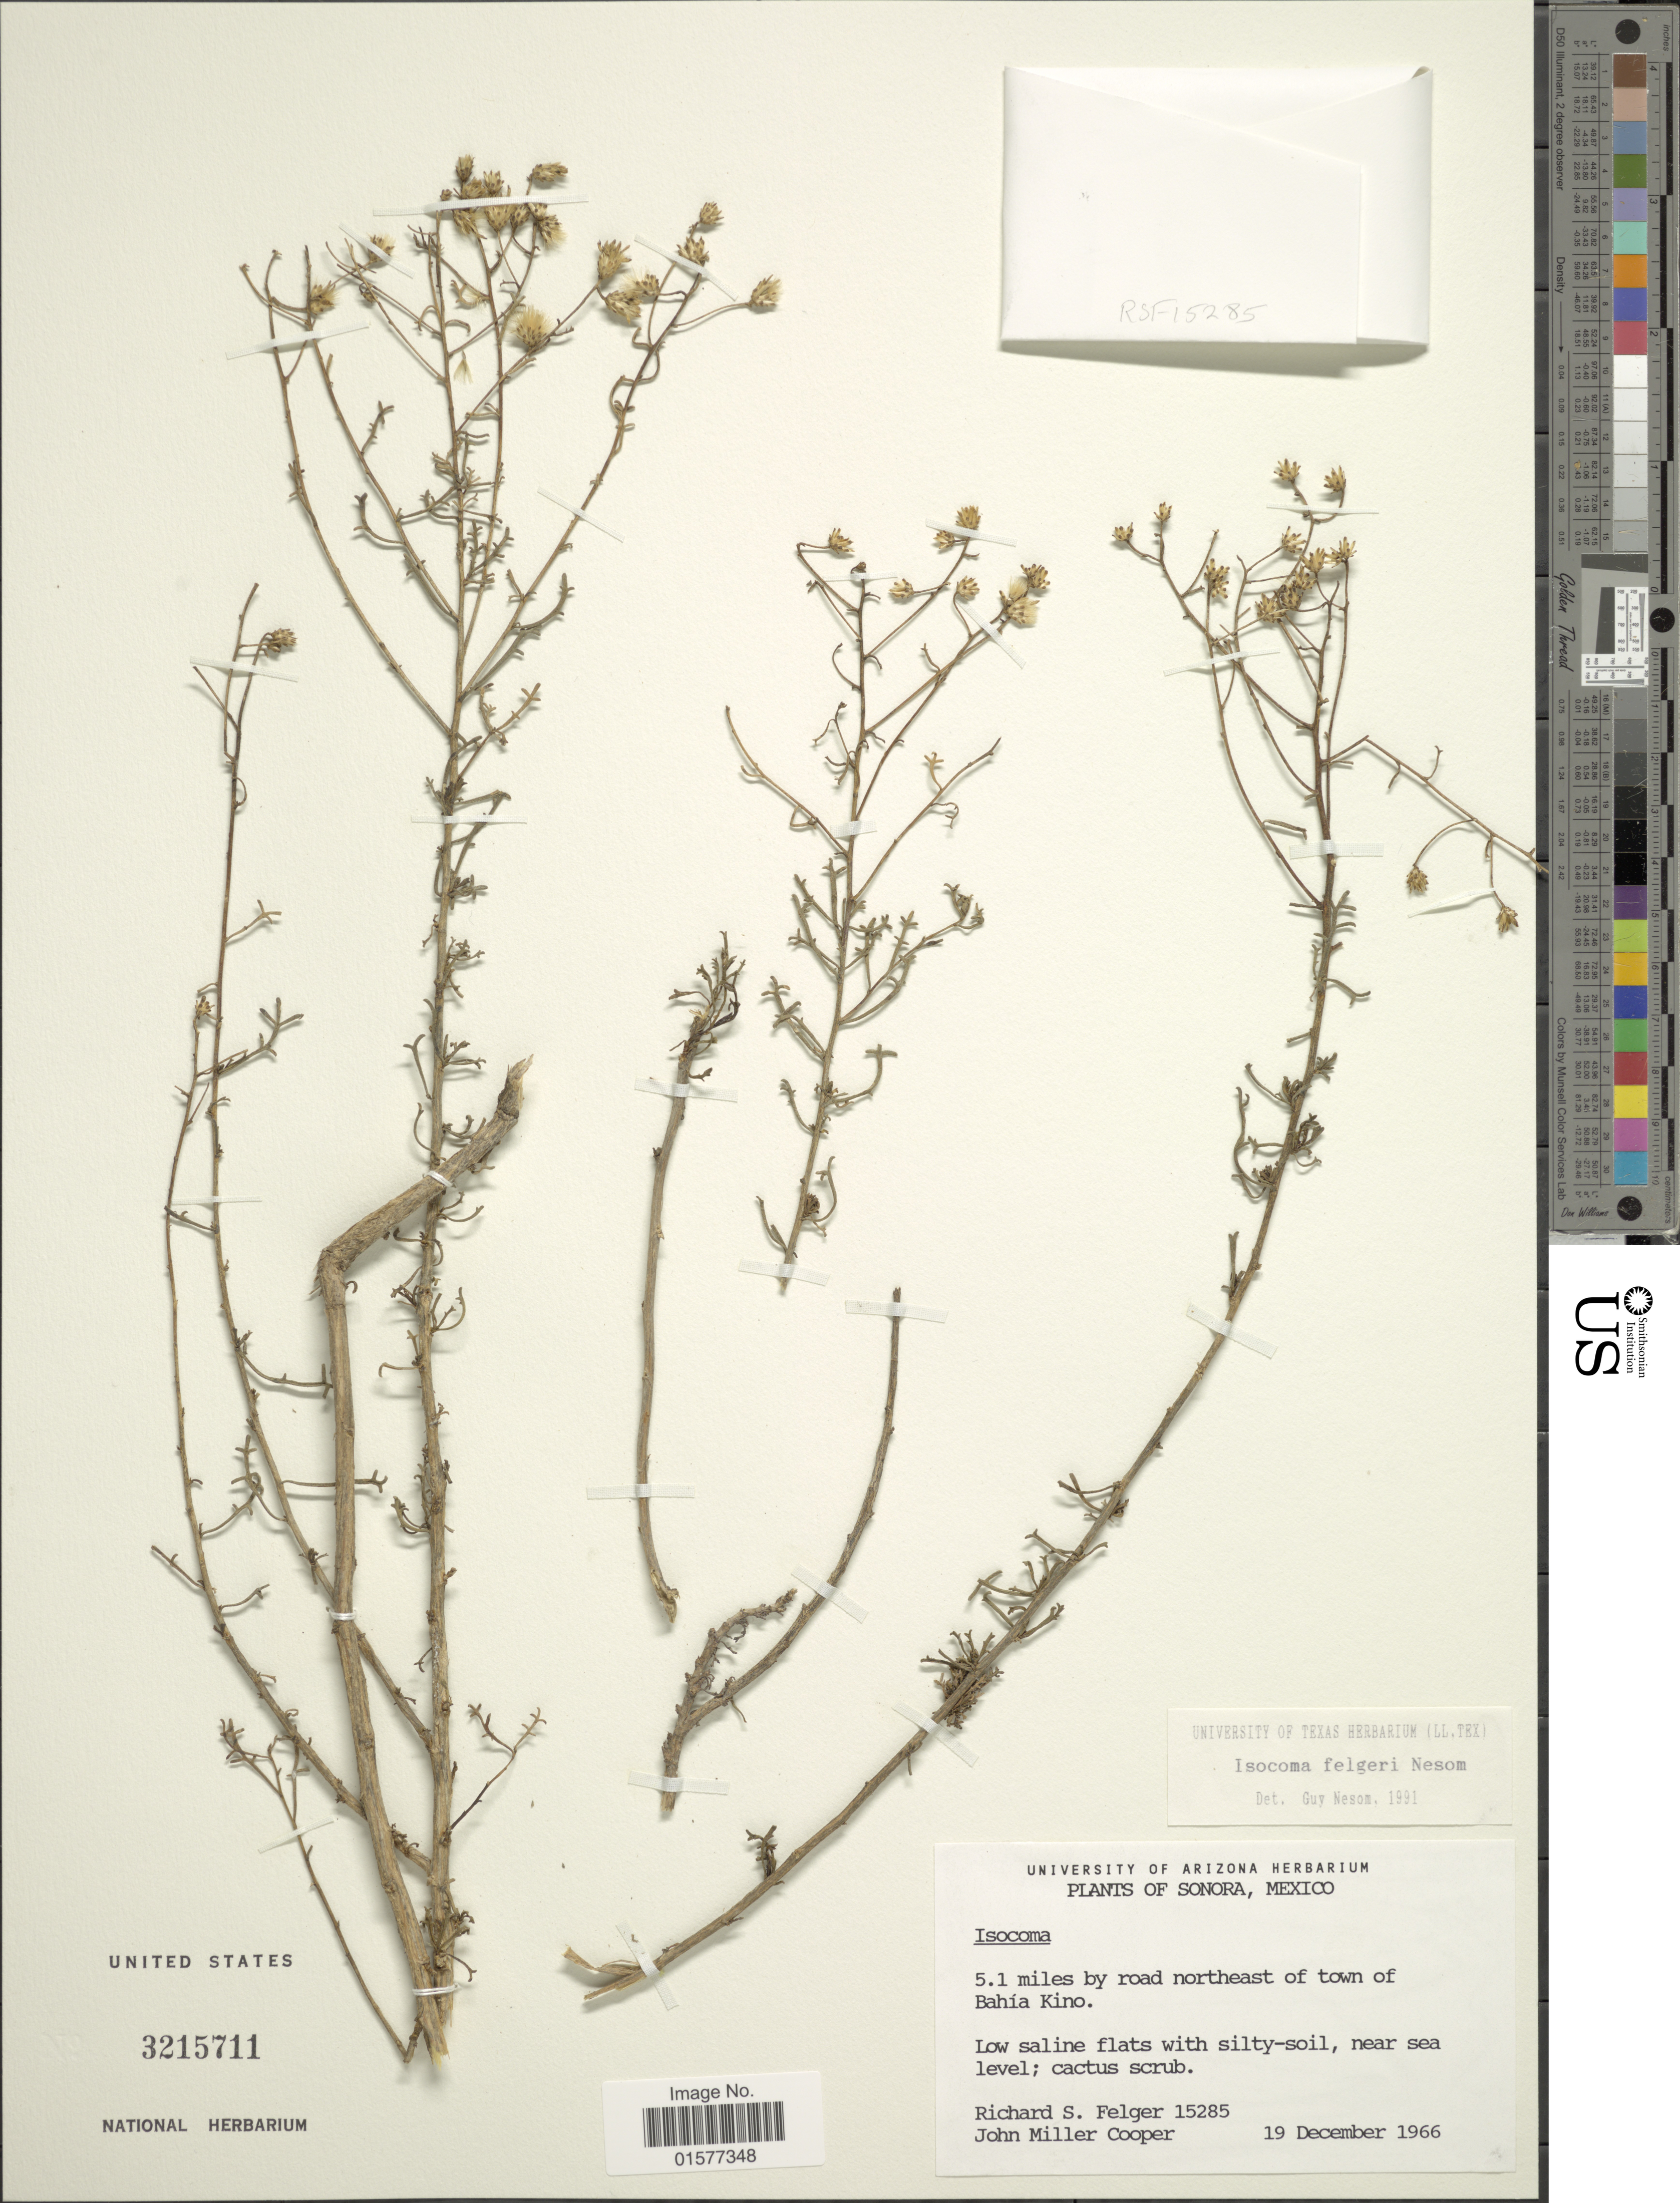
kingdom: Plantae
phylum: Tracheophyta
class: Magnoliopsida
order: Asterales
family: Asteraceae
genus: Isocoma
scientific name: Isocoma felgeri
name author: G.L. Nesom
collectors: R. S. Felger & J. Cooper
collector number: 15285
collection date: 1966-12-19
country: Mexico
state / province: Sonora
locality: Sonora, 5.1 miles by road northeast of town of Bahia Kino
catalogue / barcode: US 3215711